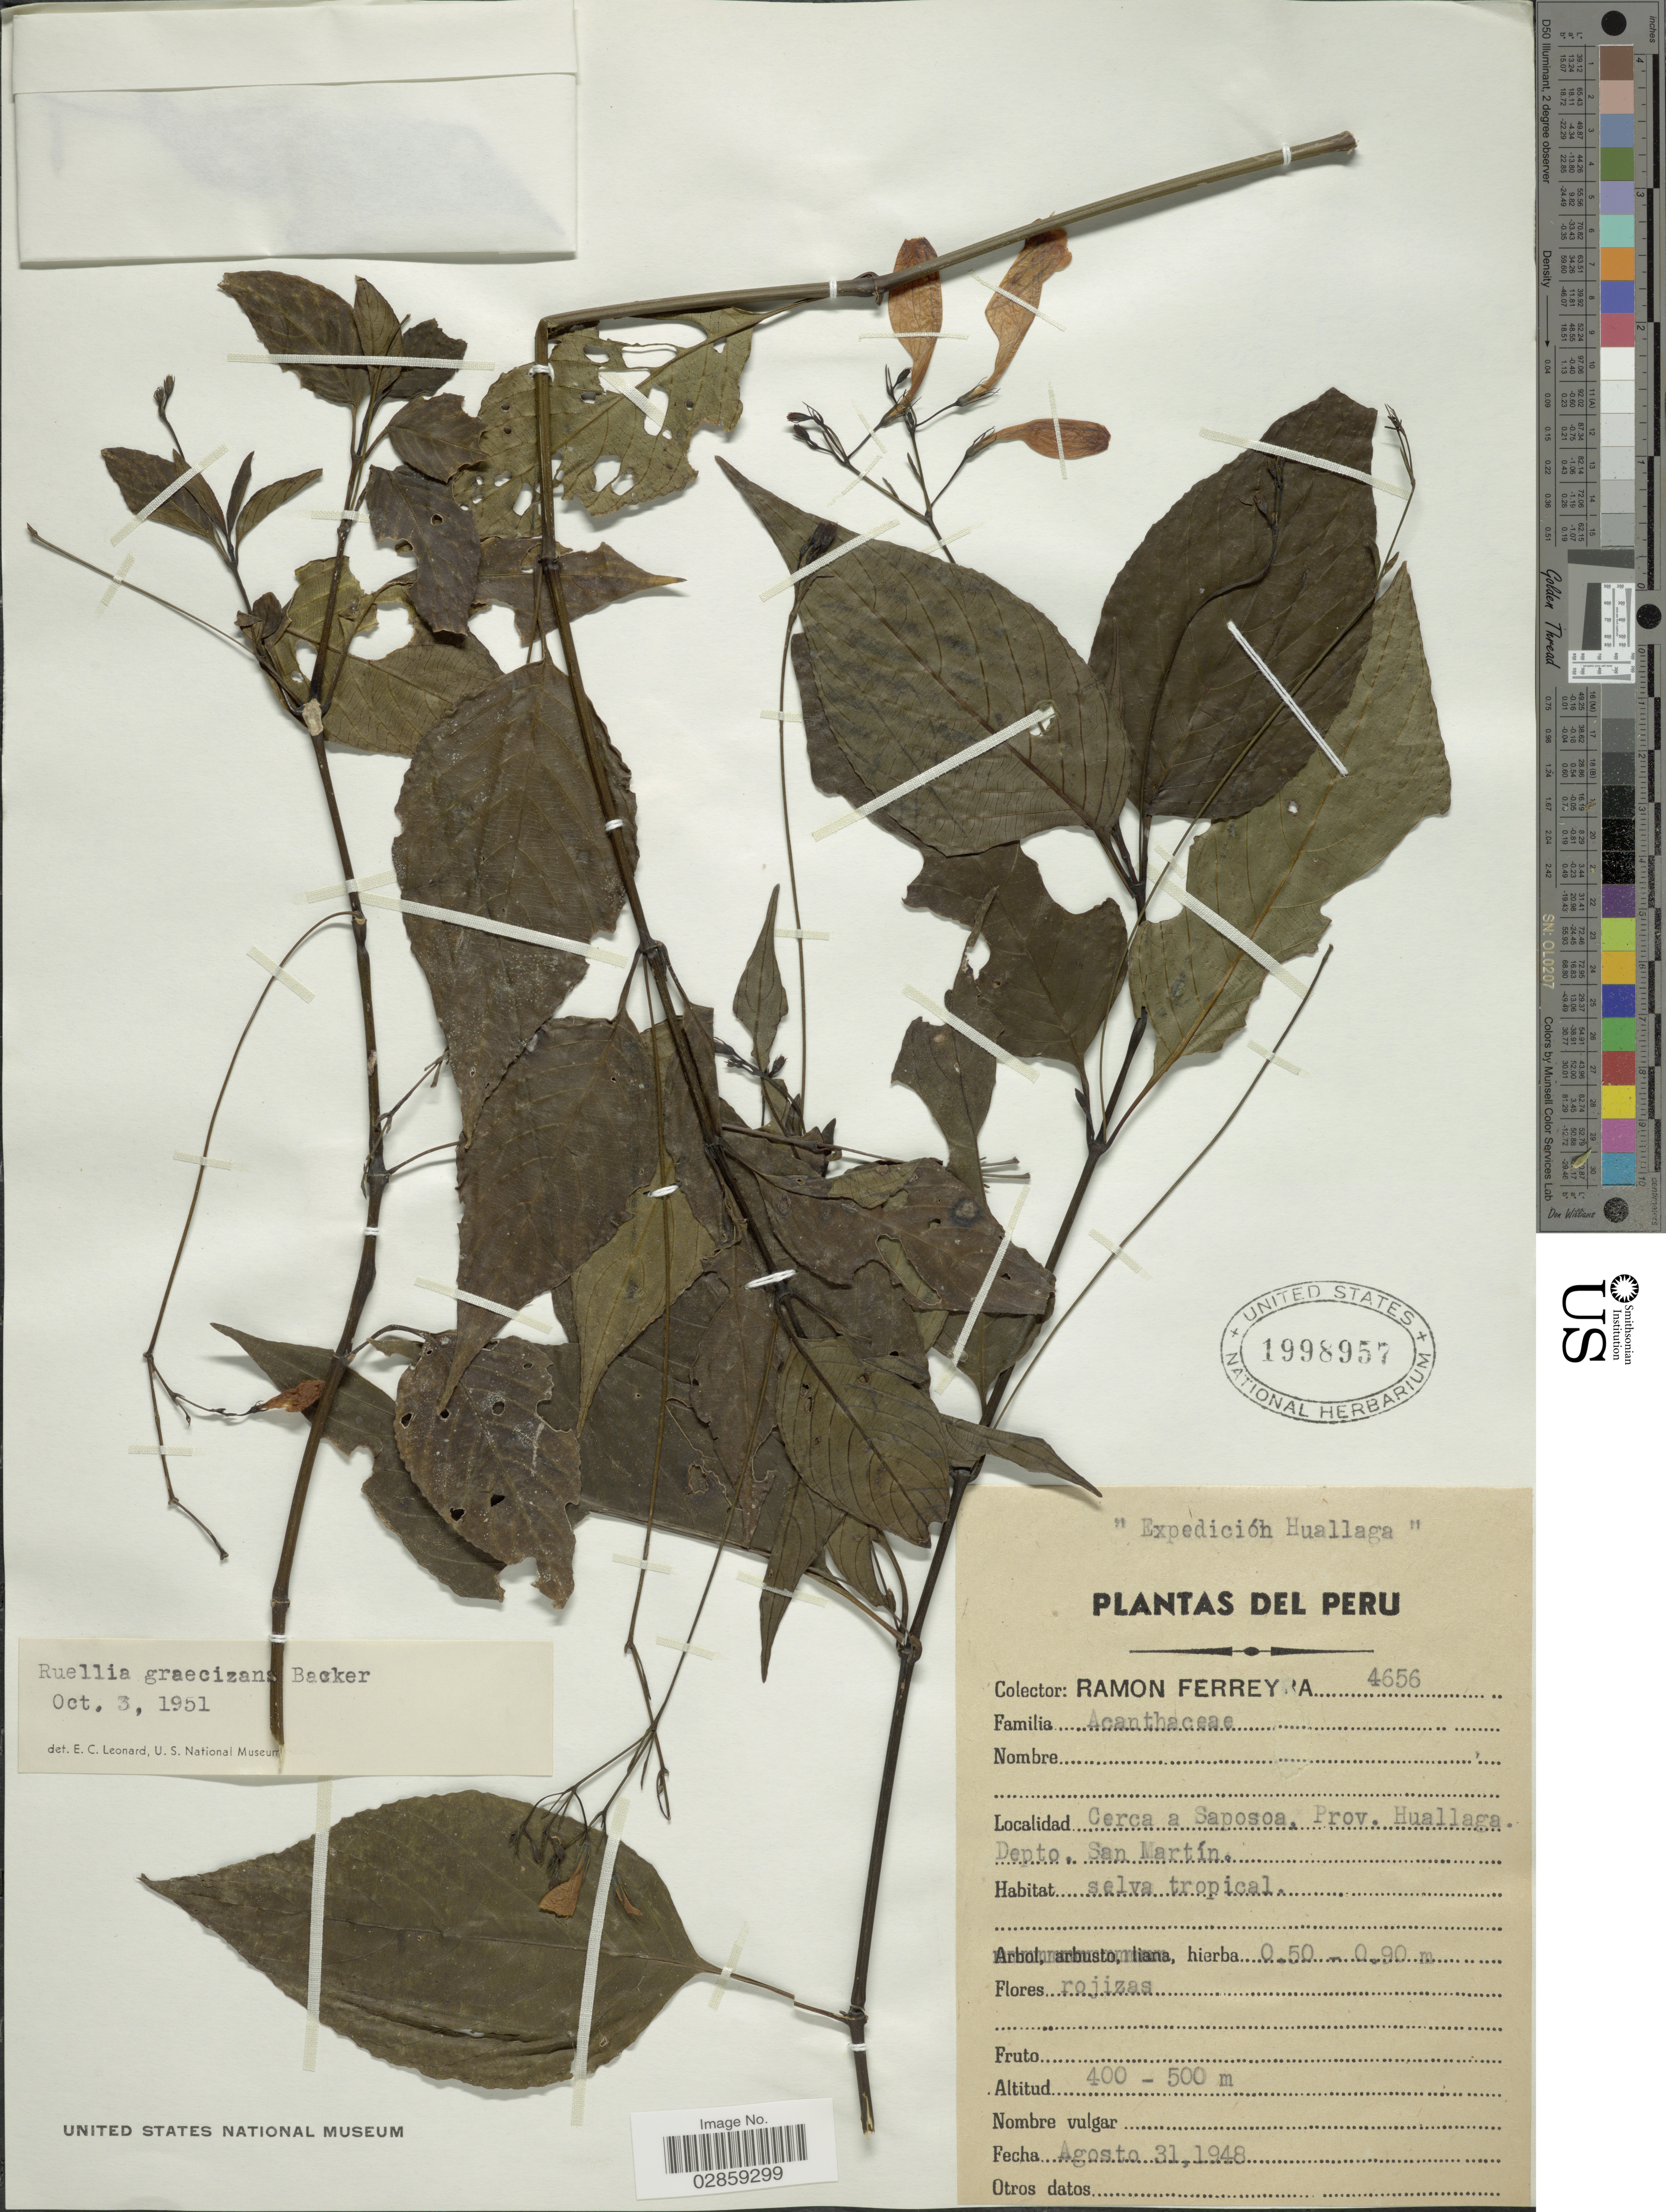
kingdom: Plantae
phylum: Tracheophyta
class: Magnoliopsida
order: Lamiales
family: Acanthaceae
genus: Ruellia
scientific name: Ruellia brevifolia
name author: (Pohl) C. Ezcurra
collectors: R. A. Ferreyra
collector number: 4656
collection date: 1948-08-31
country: Peru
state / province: San Martín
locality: Cerca a Saposoa, Prov. Huallaga, Depto. San Martín.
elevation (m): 400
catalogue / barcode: US 1998957